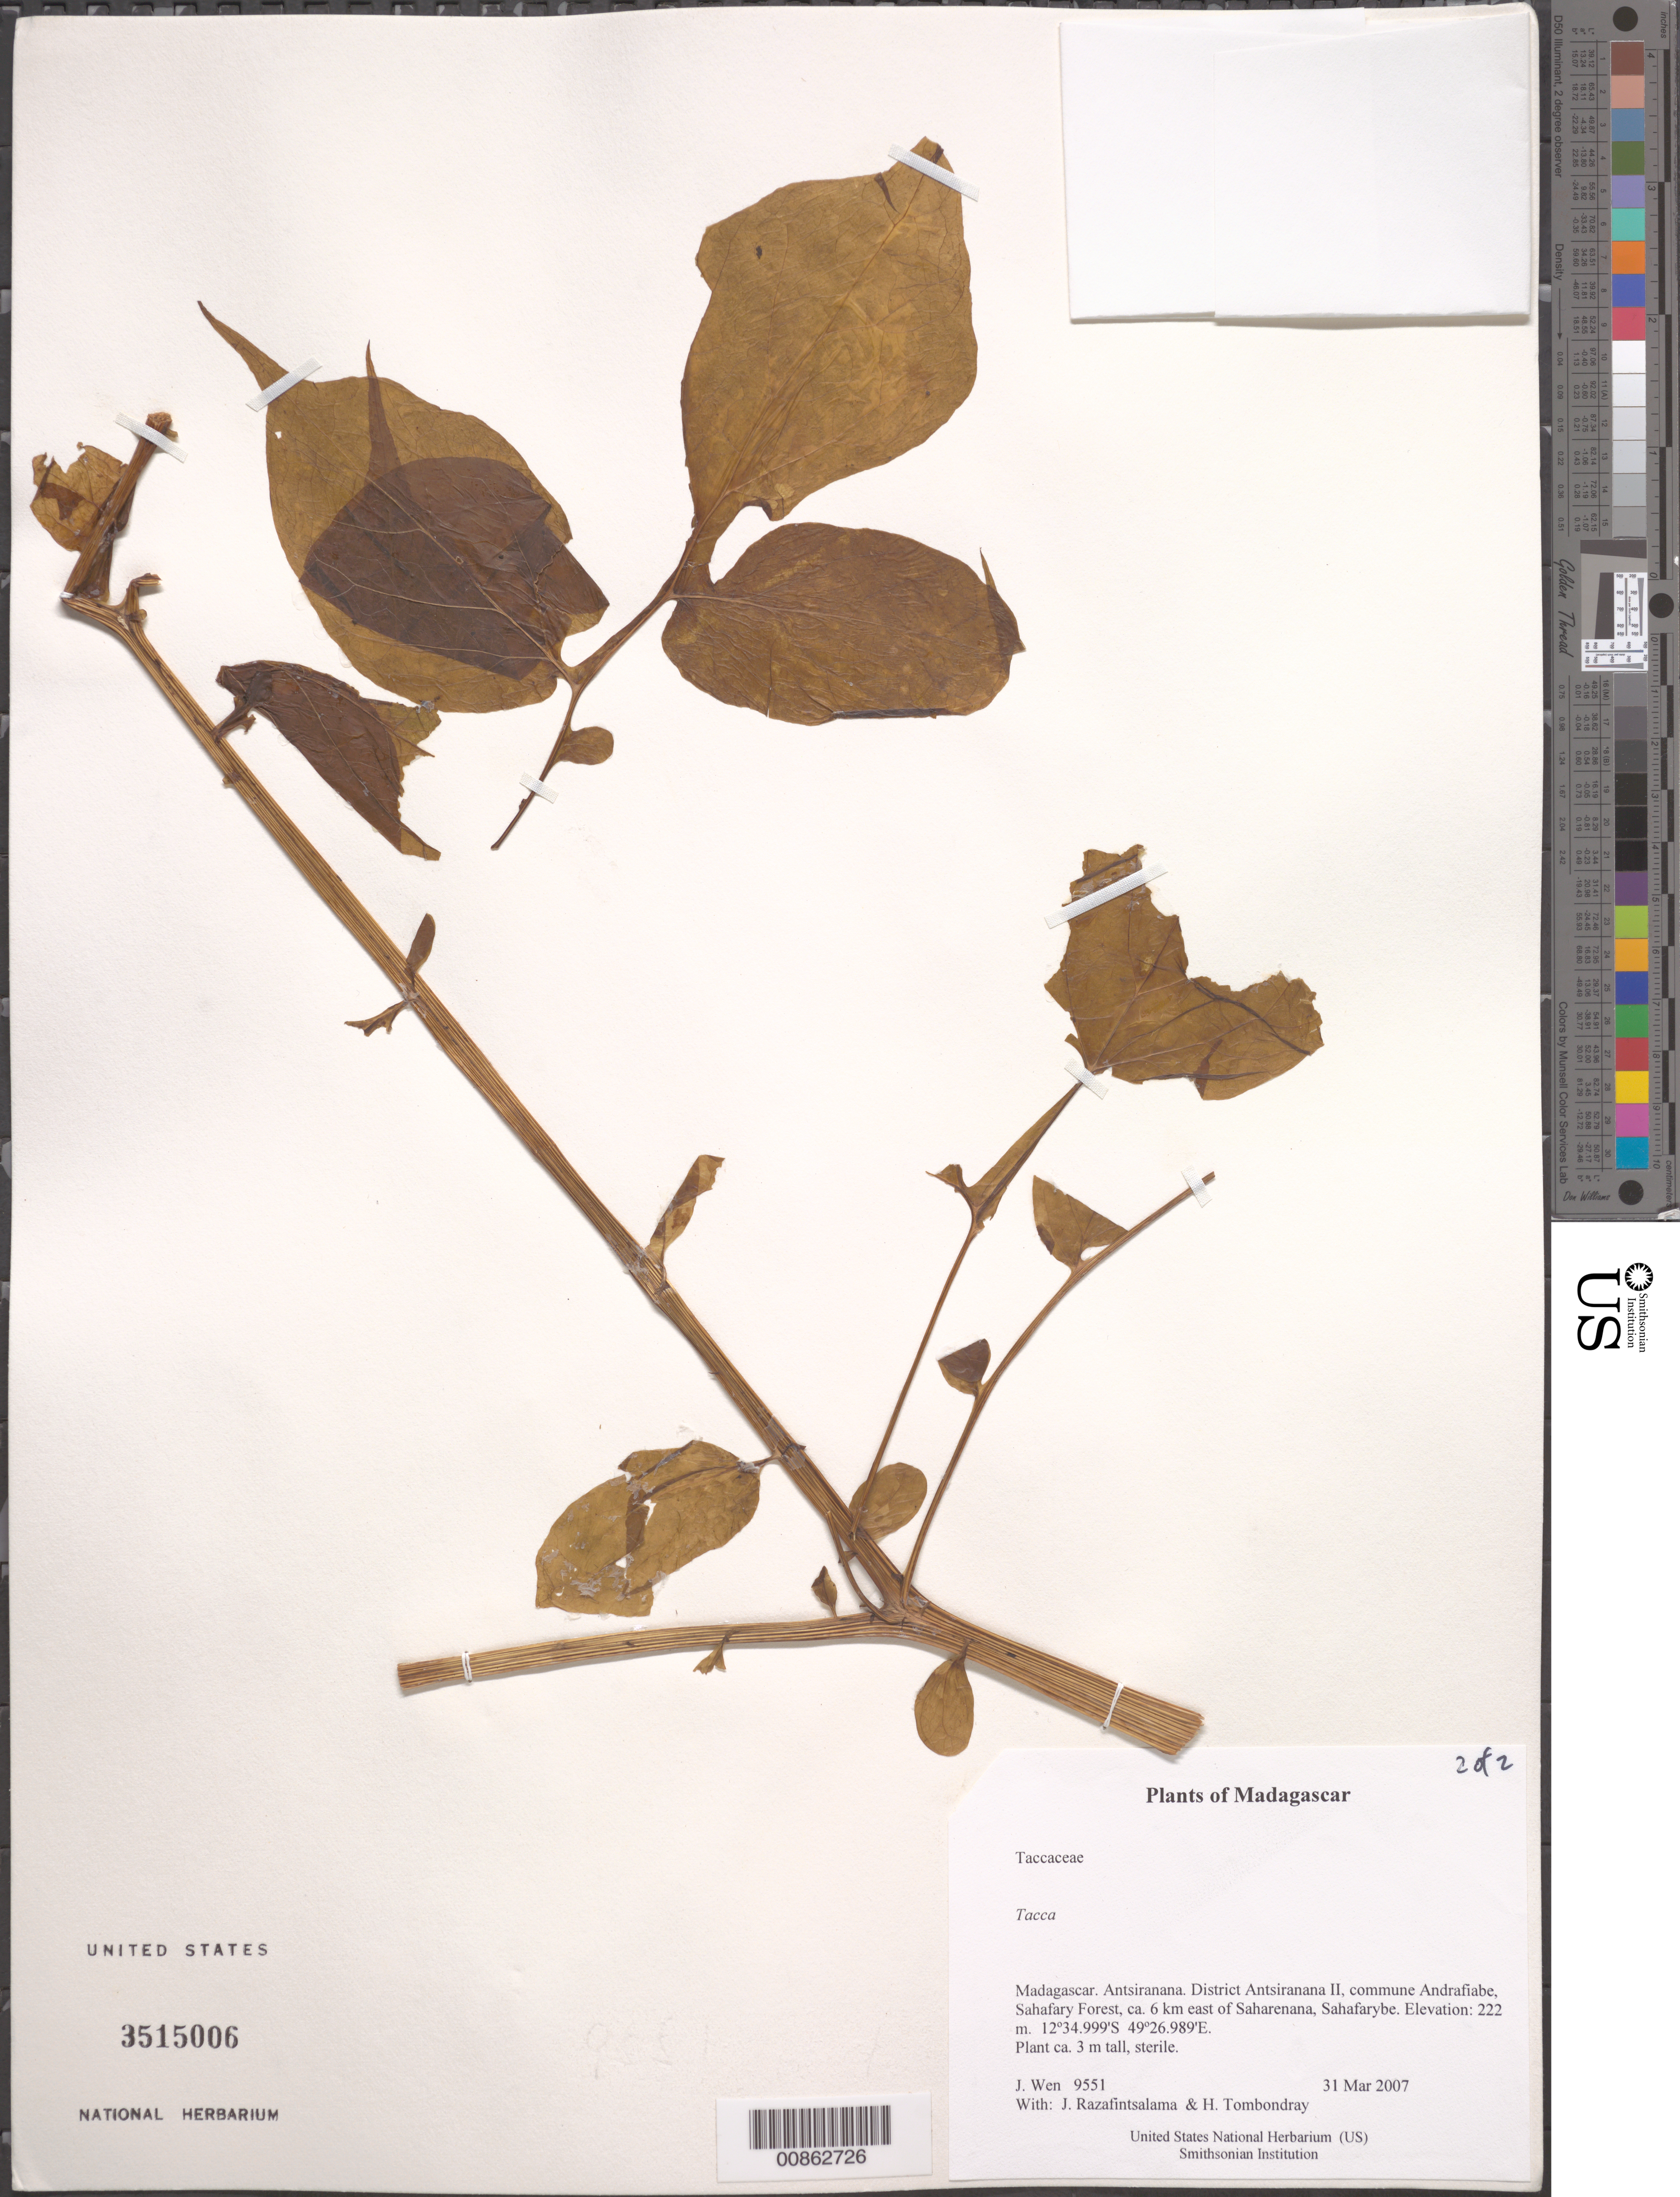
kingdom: Plantae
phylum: Tracheophyta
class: Liliopsida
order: Dioscoreales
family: Dioscoreaceae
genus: Tacca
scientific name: Tacca sp.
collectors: J. Wen, J. Razafintsalama & H. Tombondray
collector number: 9551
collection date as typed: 31 Mar 2007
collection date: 2007-03-31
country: Madagascar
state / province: Diana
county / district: Antsiranana II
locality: District Antsiranana II, commune Andrafiabe, Sahafary Forest, ca. 6 km east of Saharenana, Sahafarybe.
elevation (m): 222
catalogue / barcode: US 3515006